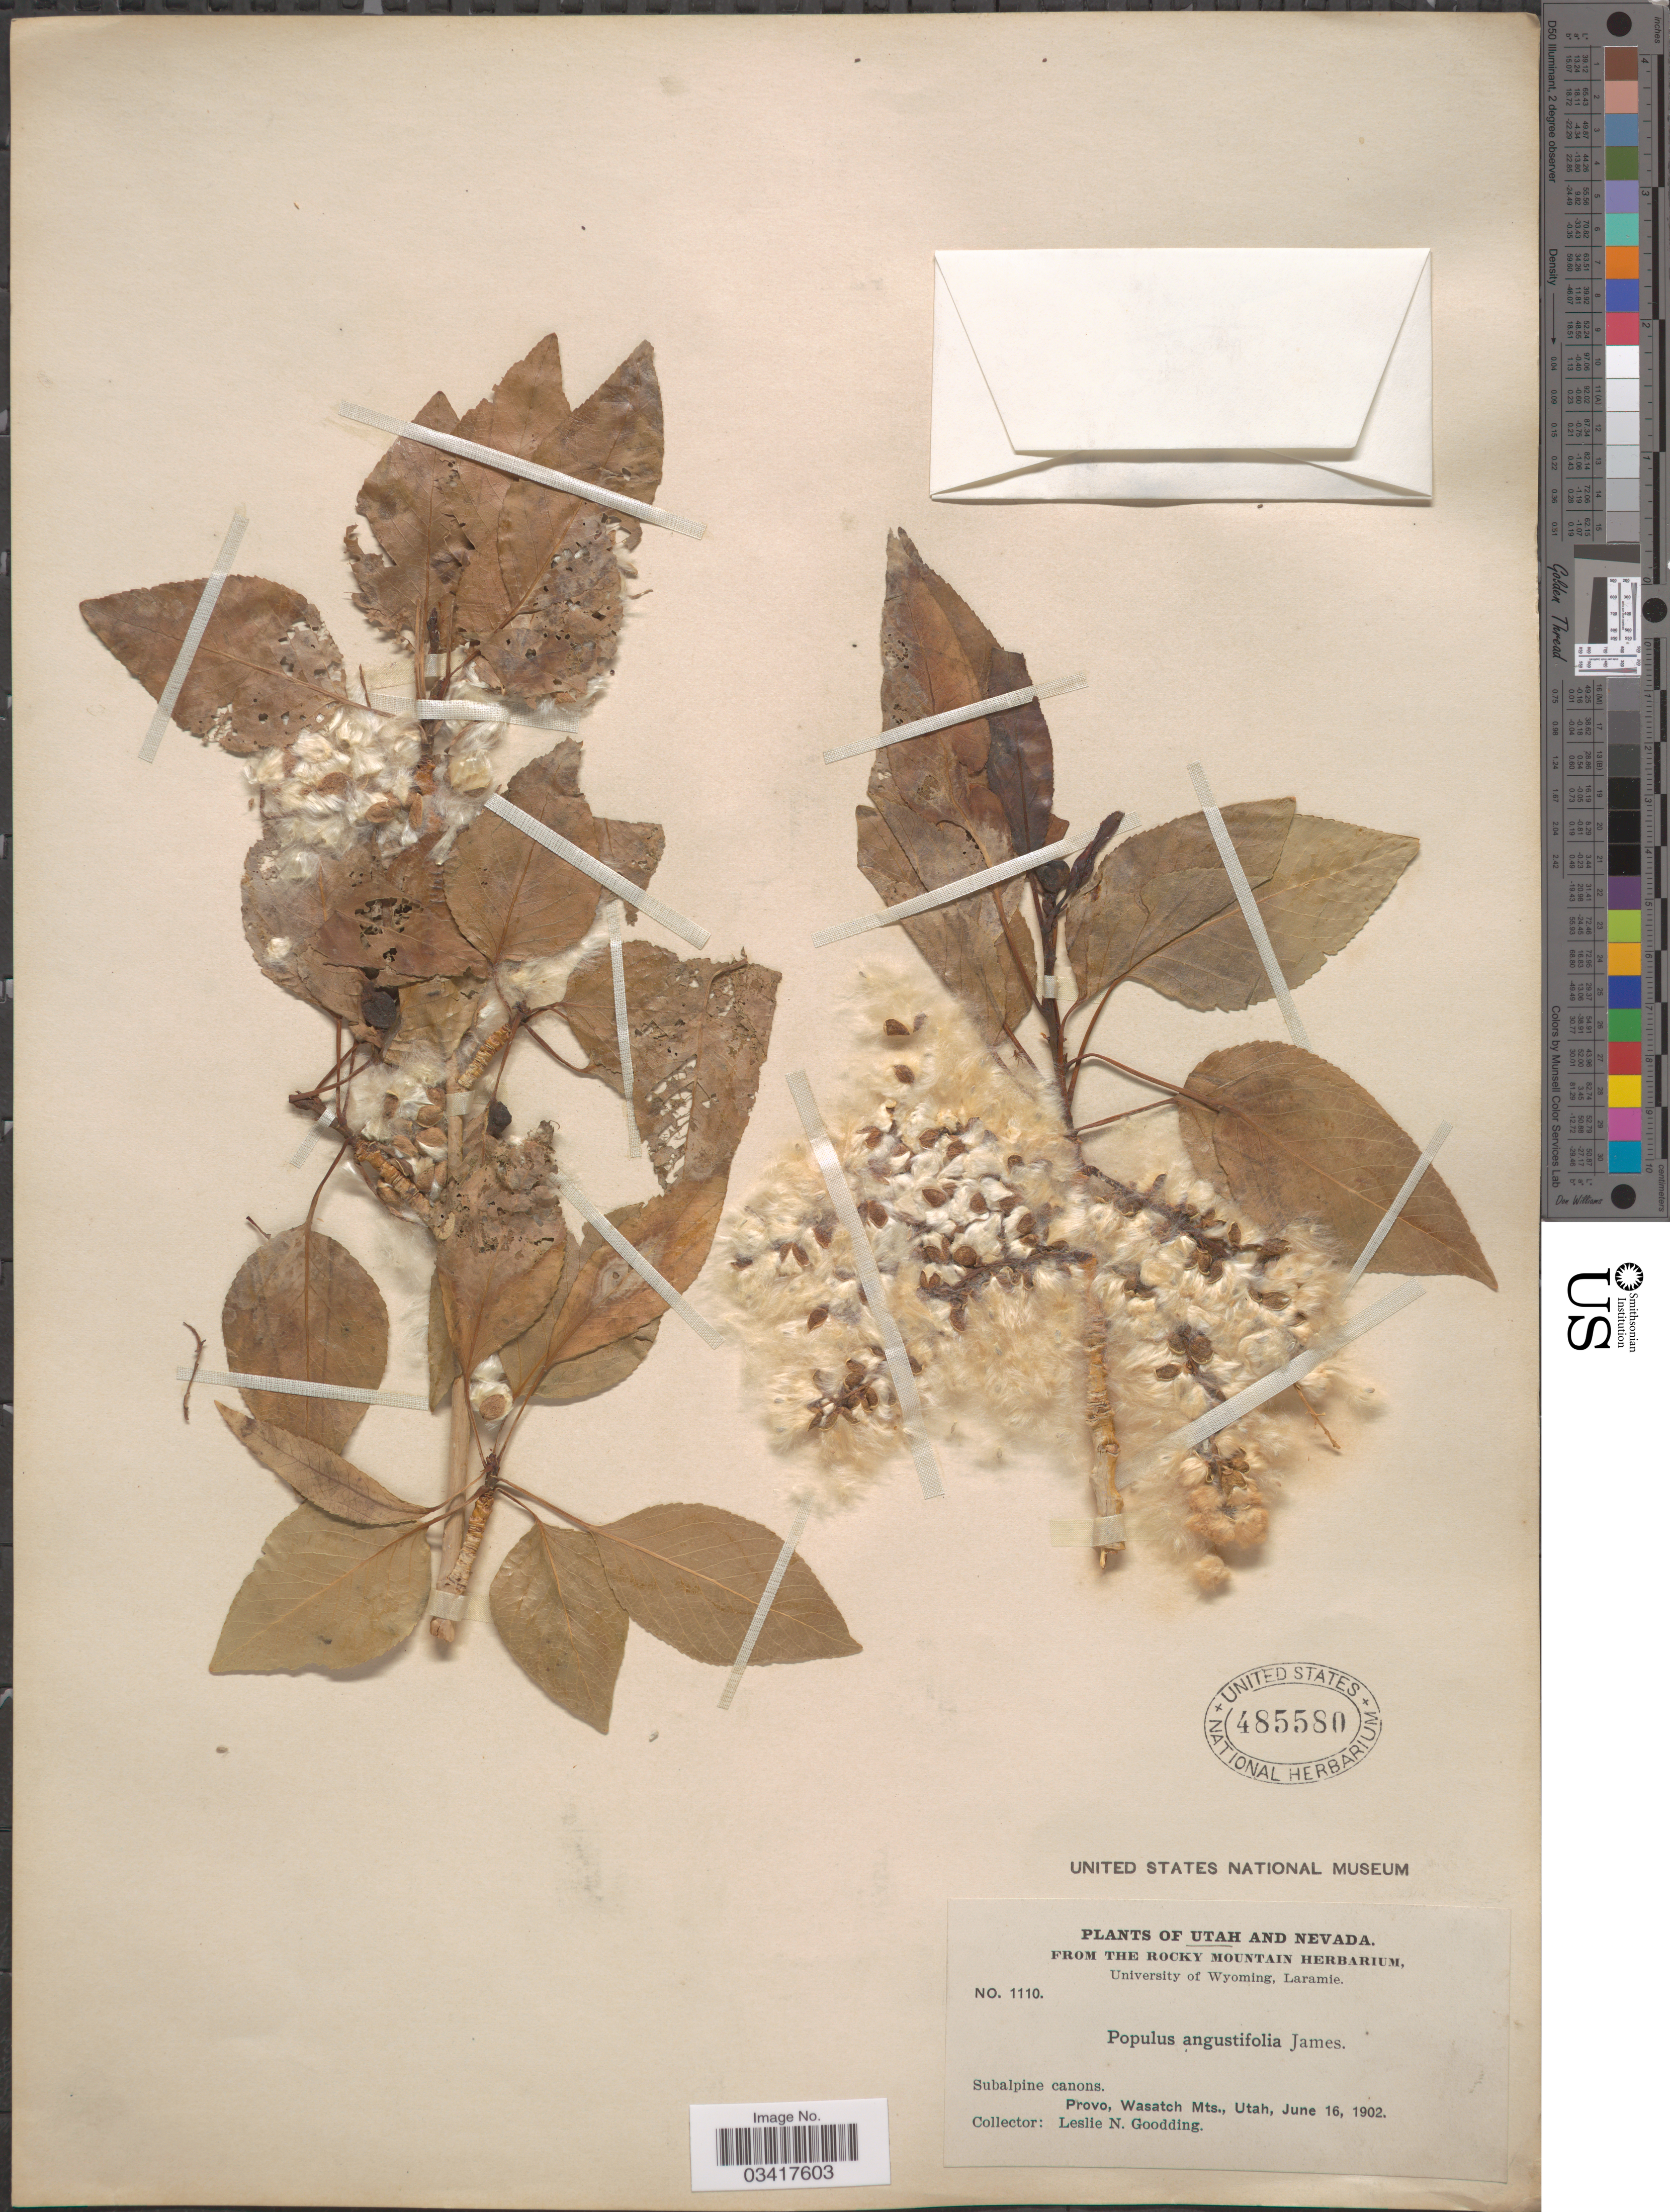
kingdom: Plantae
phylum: Tracheophyta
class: Magnoliopsida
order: Malpighiales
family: Salicaceae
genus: Populus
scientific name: Populus angustifolia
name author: E. James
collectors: L. N. Goodding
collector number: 1110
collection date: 1902-06-16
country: United States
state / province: Utah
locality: Provo, Wasatch Mts.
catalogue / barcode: US 485580